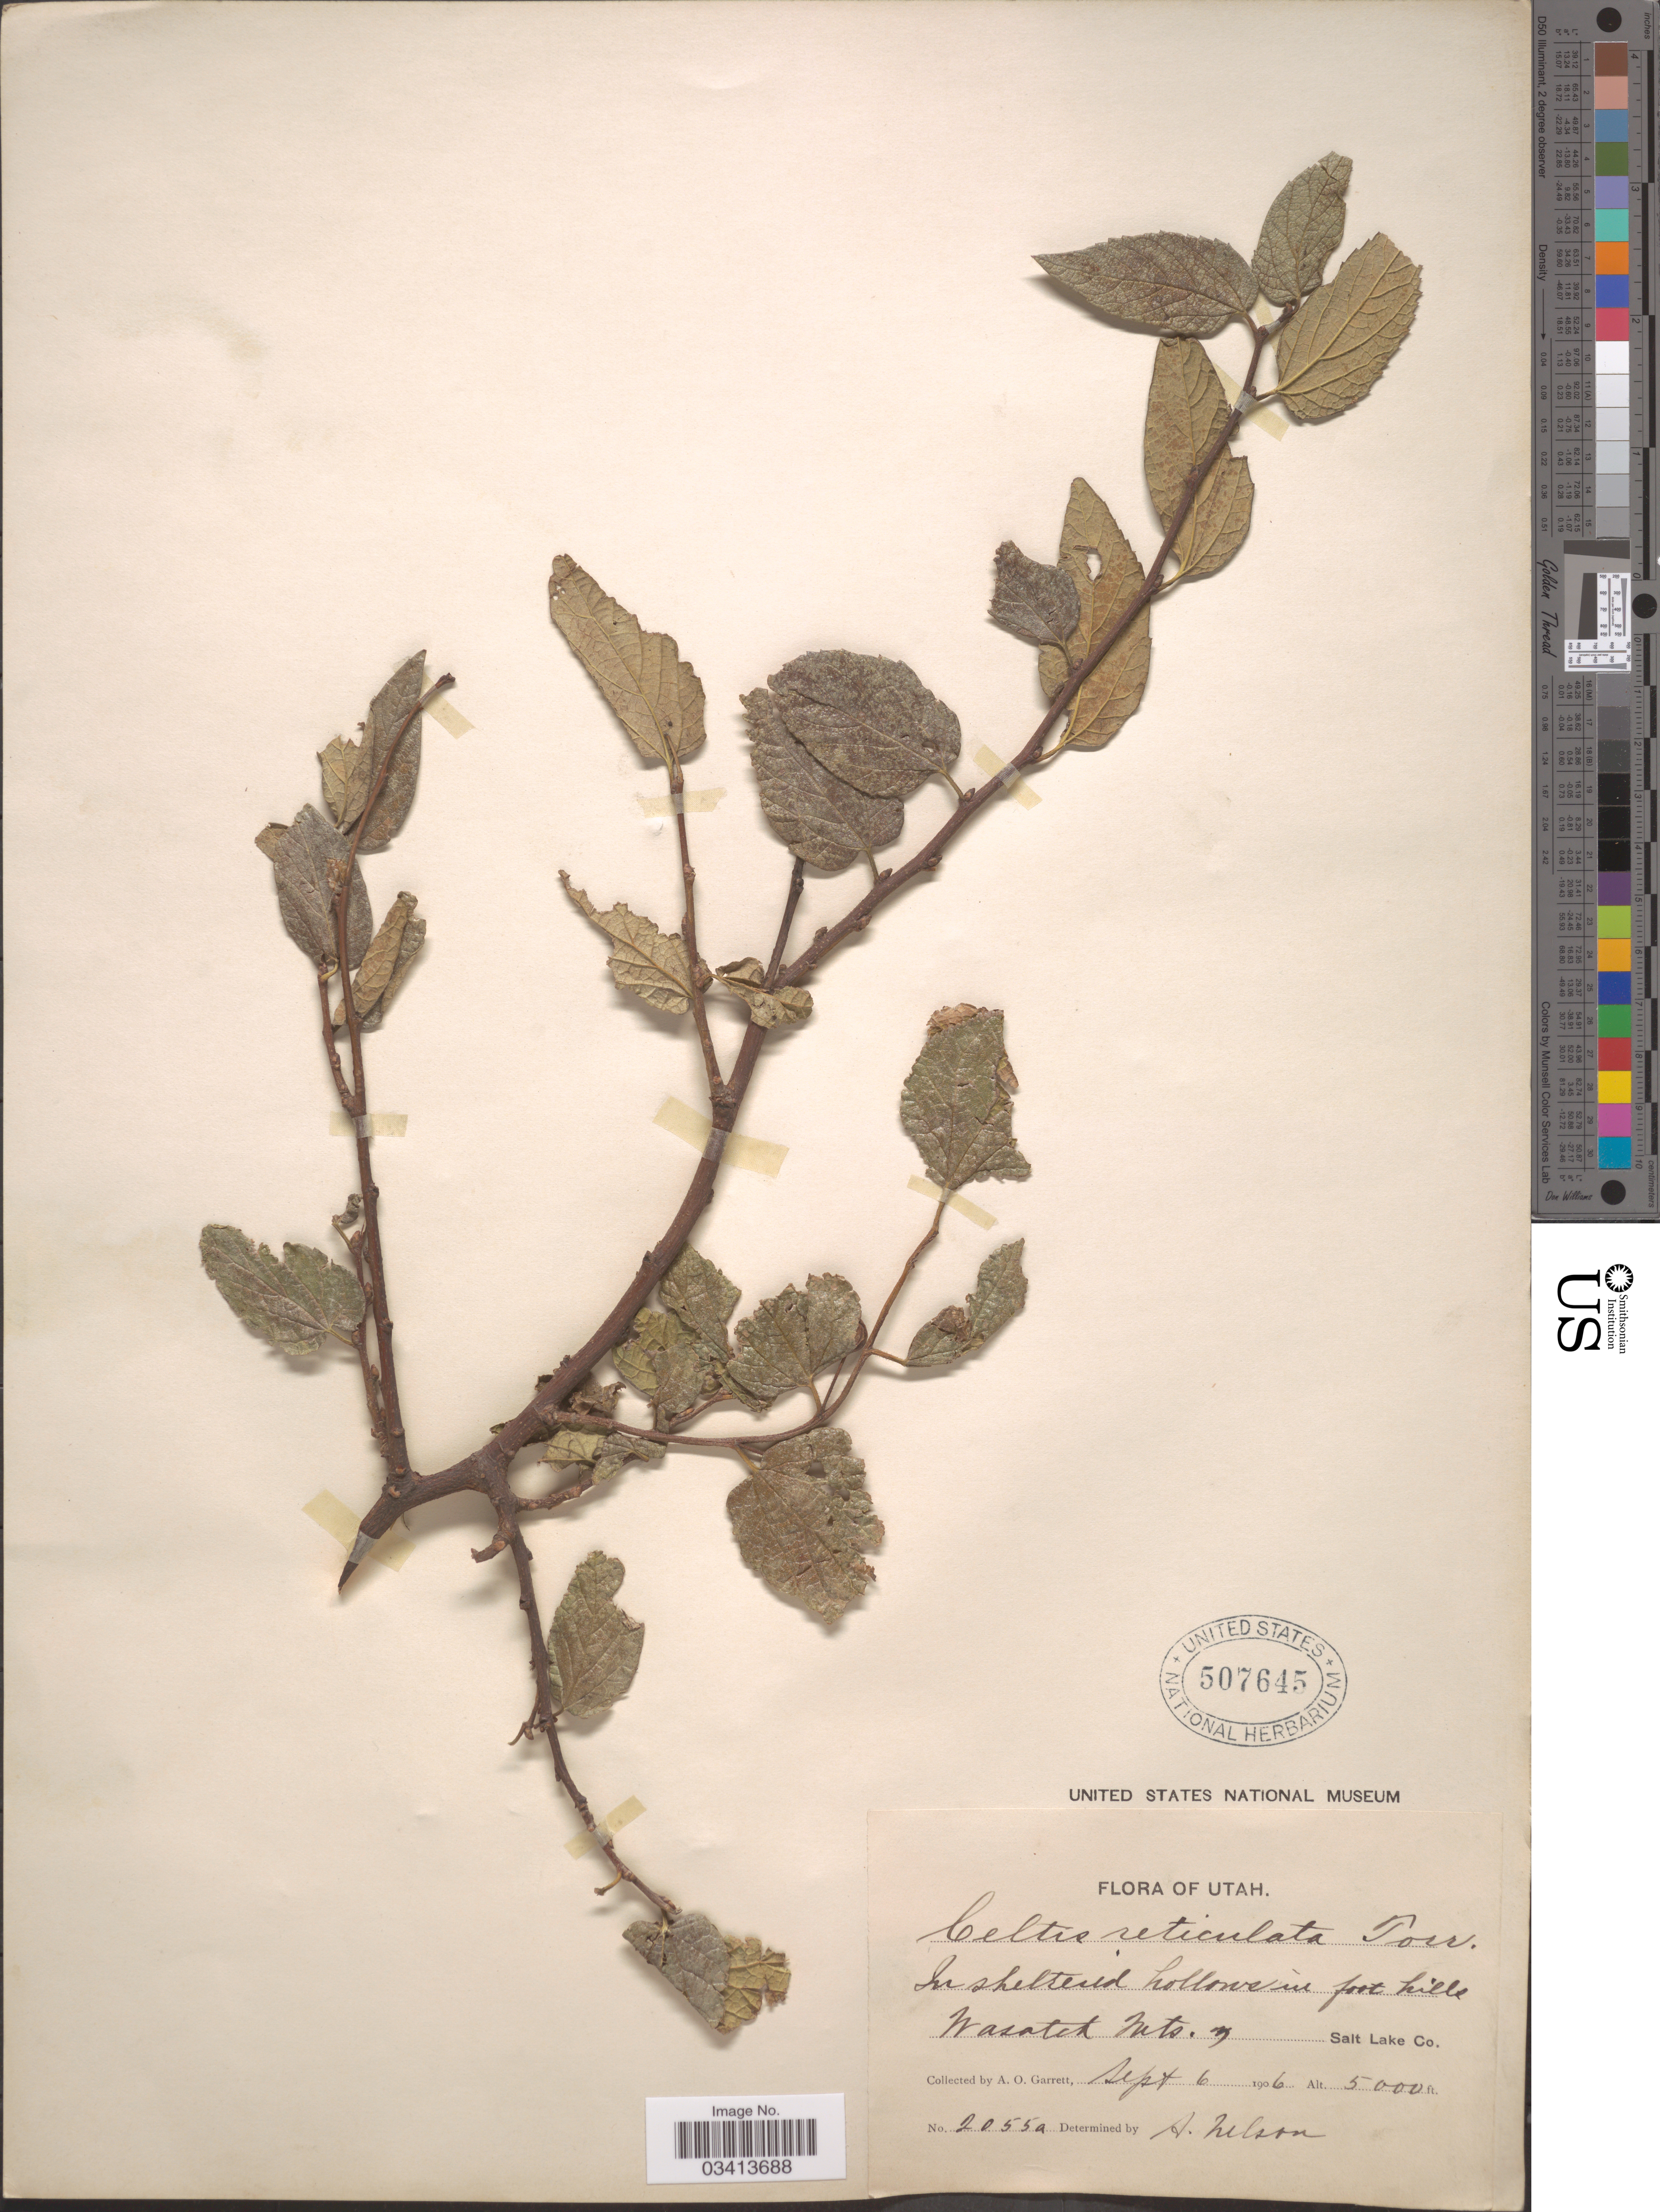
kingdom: Plantae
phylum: Tracheophyta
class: Magnoliopsida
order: Rosales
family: Cannabaceae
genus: Celtis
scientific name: Celtis laevigata var. reticulata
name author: (Torr.) L.D. Benson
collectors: A. O. Garrett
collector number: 2055a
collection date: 1906-09-06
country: United States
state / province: Utah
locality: Wasatch Mts. Salt Lake Co.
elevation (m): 1524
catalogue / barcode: US 507645